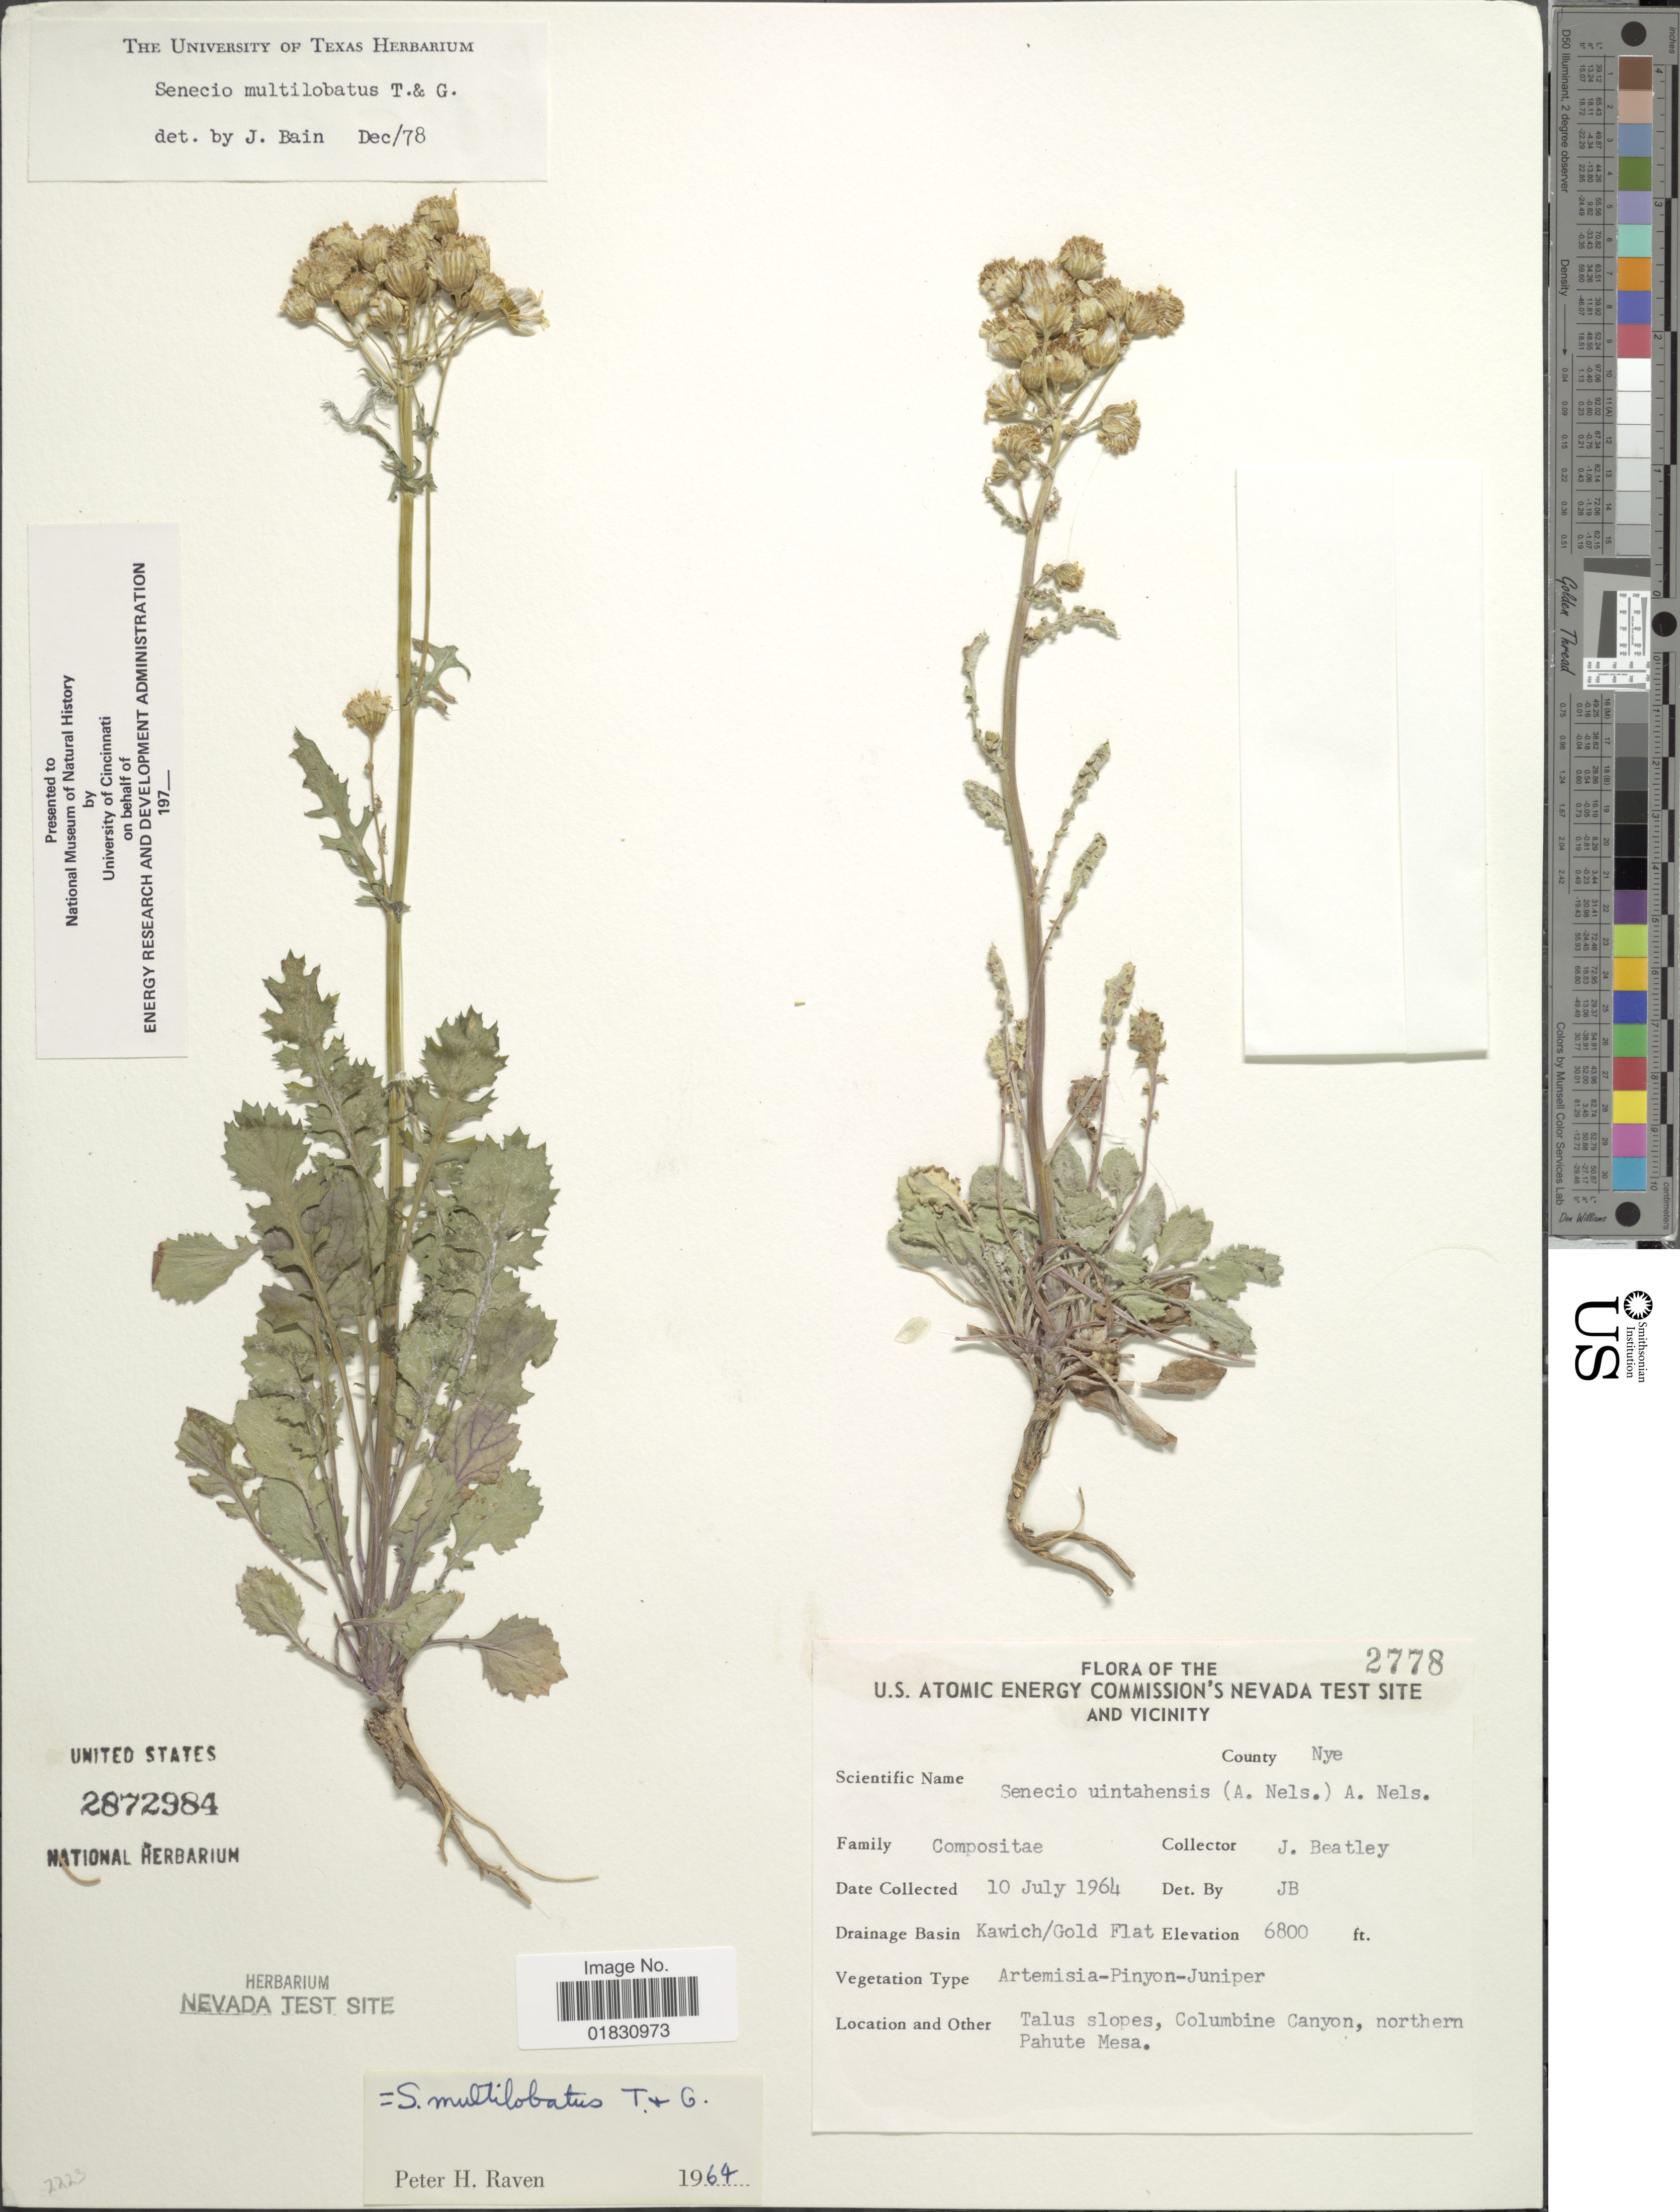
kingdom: Plantae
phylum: Tracheophyta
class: Magnoliopsida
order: Asterales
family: Asteraceae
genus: Packera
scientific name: Packera multilobata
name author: (Torr. & A. Gray) W.A. Weber & Á. Löve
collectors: J. C. Beatley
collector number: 2778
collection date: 1964-07-10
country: United States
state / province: Nevada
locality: U.S. Atomic Energy Commission's Nevada Test Site And Vicinity, County Nye, Drainage Basin Kawich/ Gold Flat, Talus slopes, Columbine Canyon, northern Pahute Mesa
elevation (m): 2073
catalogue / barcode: US 2872984